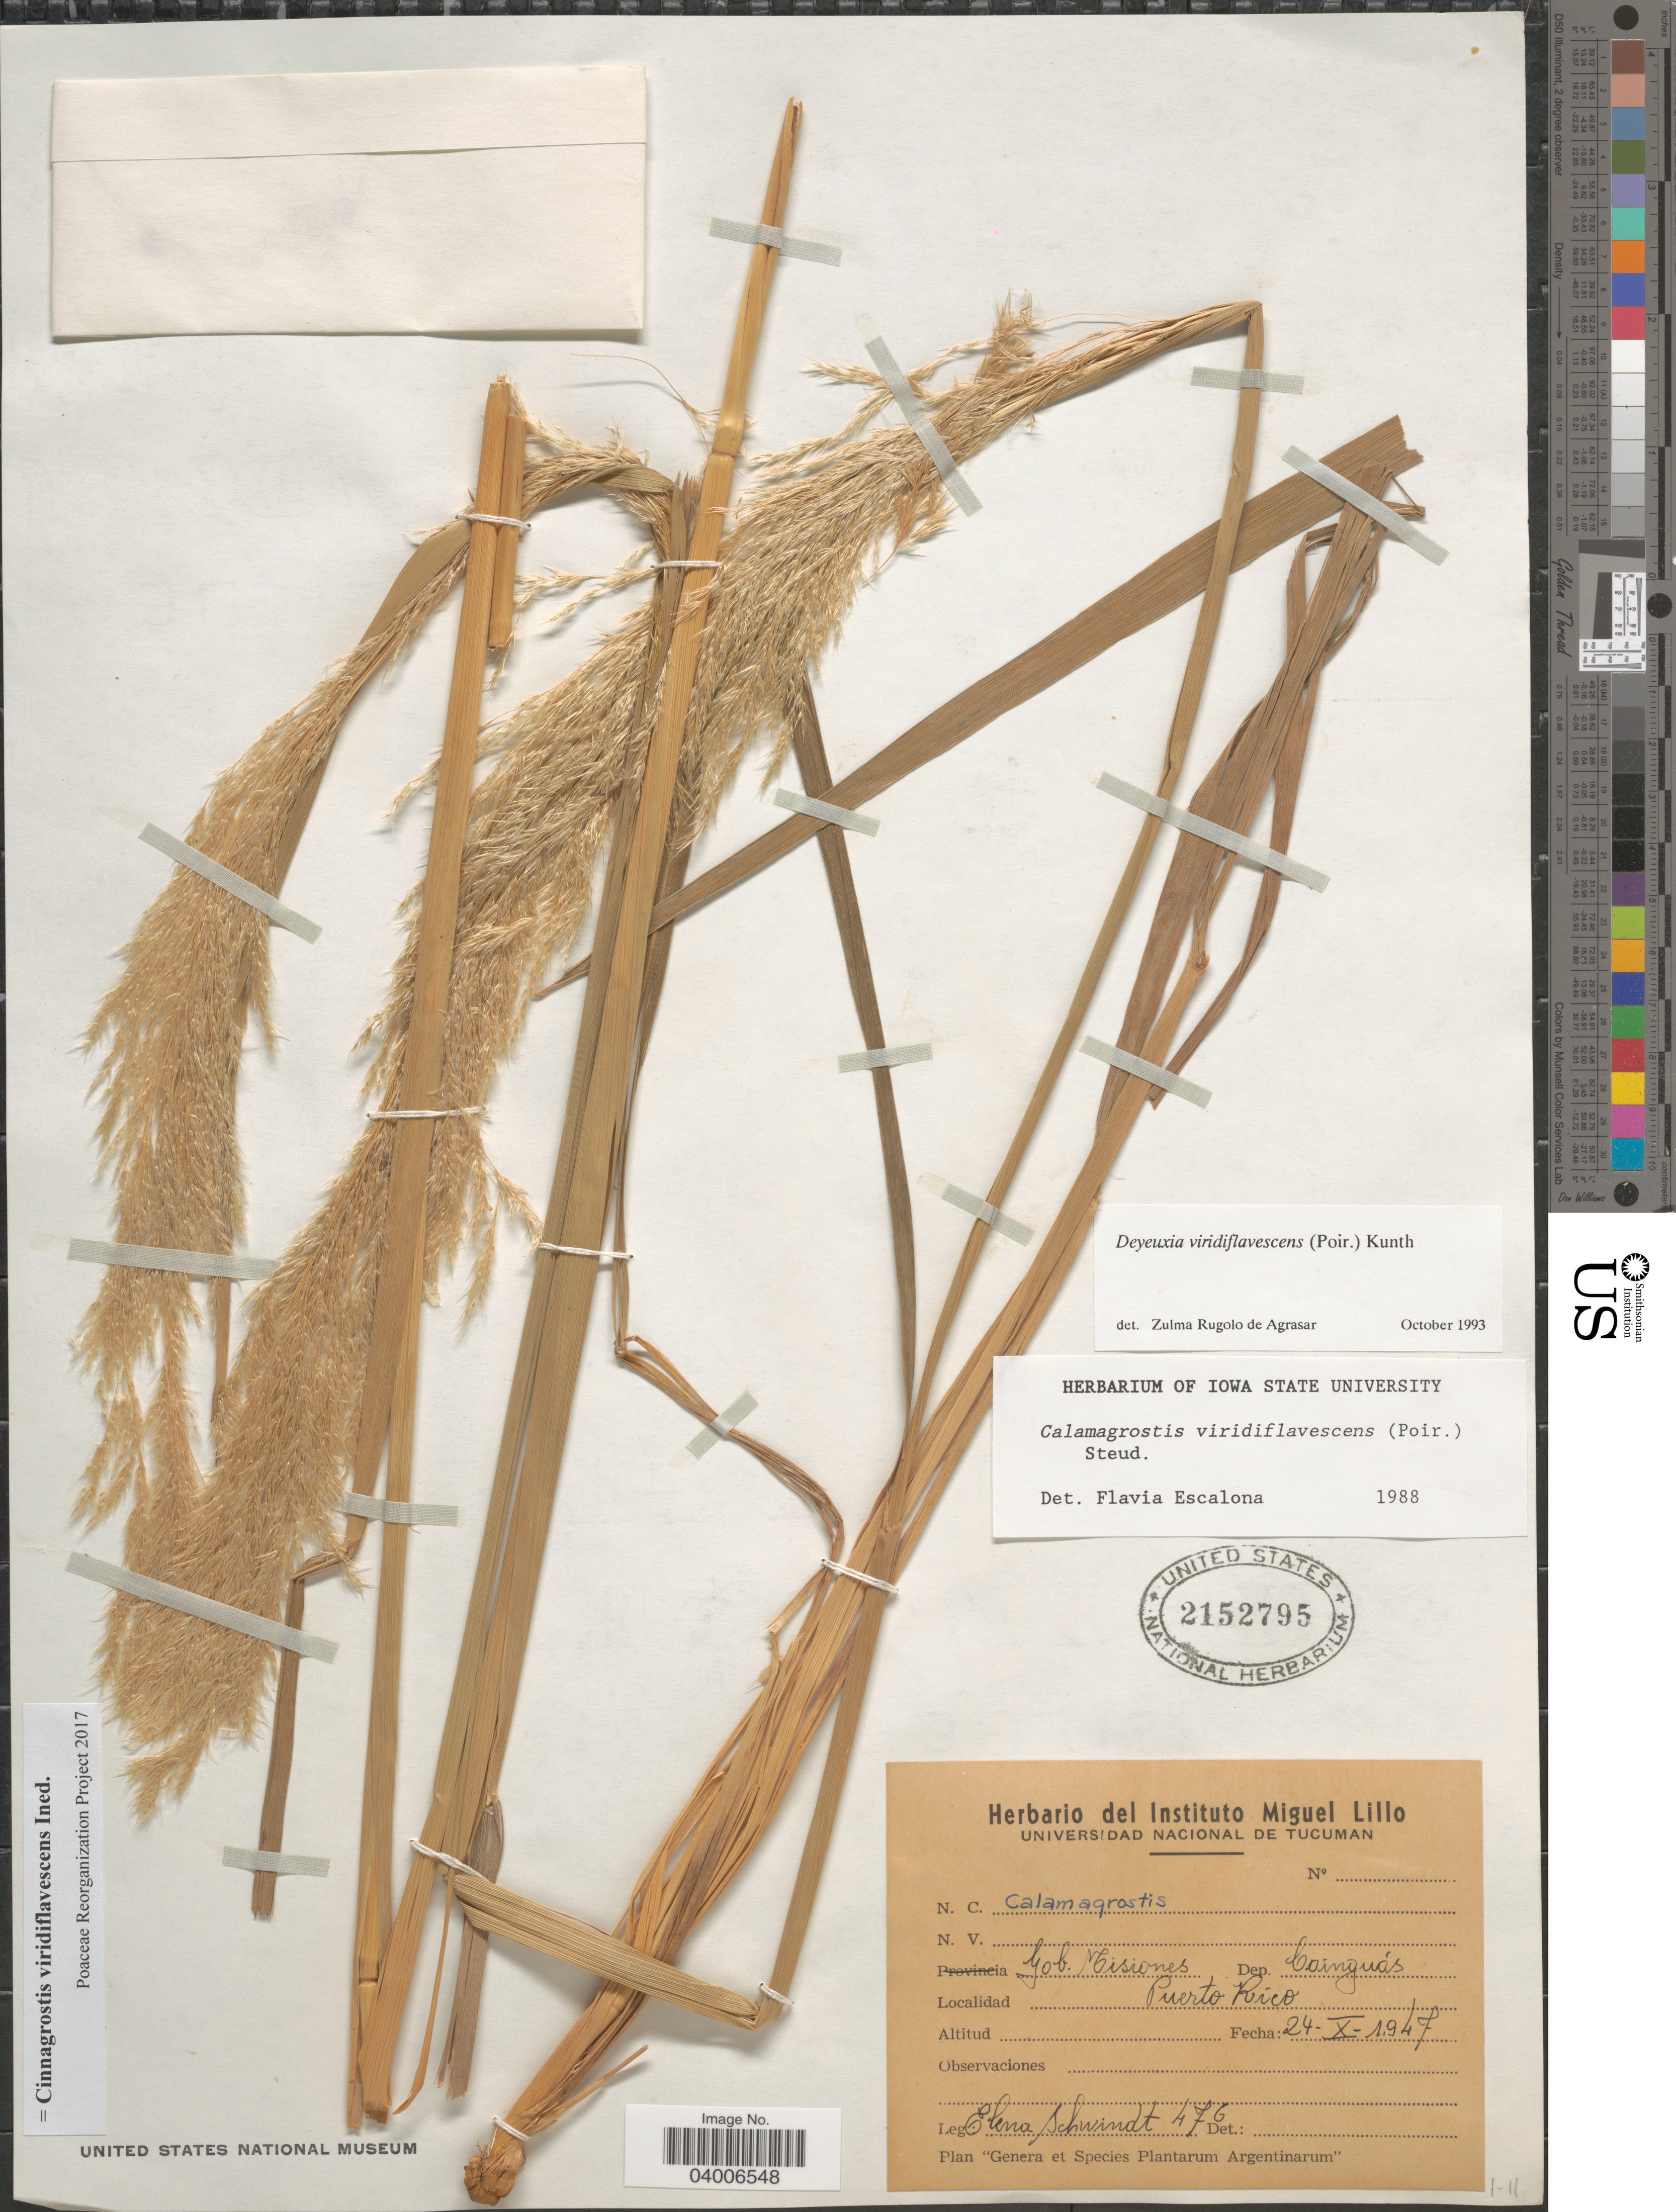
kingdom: Plantae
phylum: Tracheophyta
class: Liliopsida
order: Poales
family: Poaceae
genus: Cinnagrostis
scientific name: Cinnagrostis viridiflavescens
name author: (Poir.) P.M. Peterson et al.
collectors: E. Schwindt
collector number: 476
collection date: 1947-10-24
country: Argentina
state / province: Misiones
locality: Gob. Misiones. Dep. Cainguás. Puerto Rico.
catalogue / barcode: US 2152795